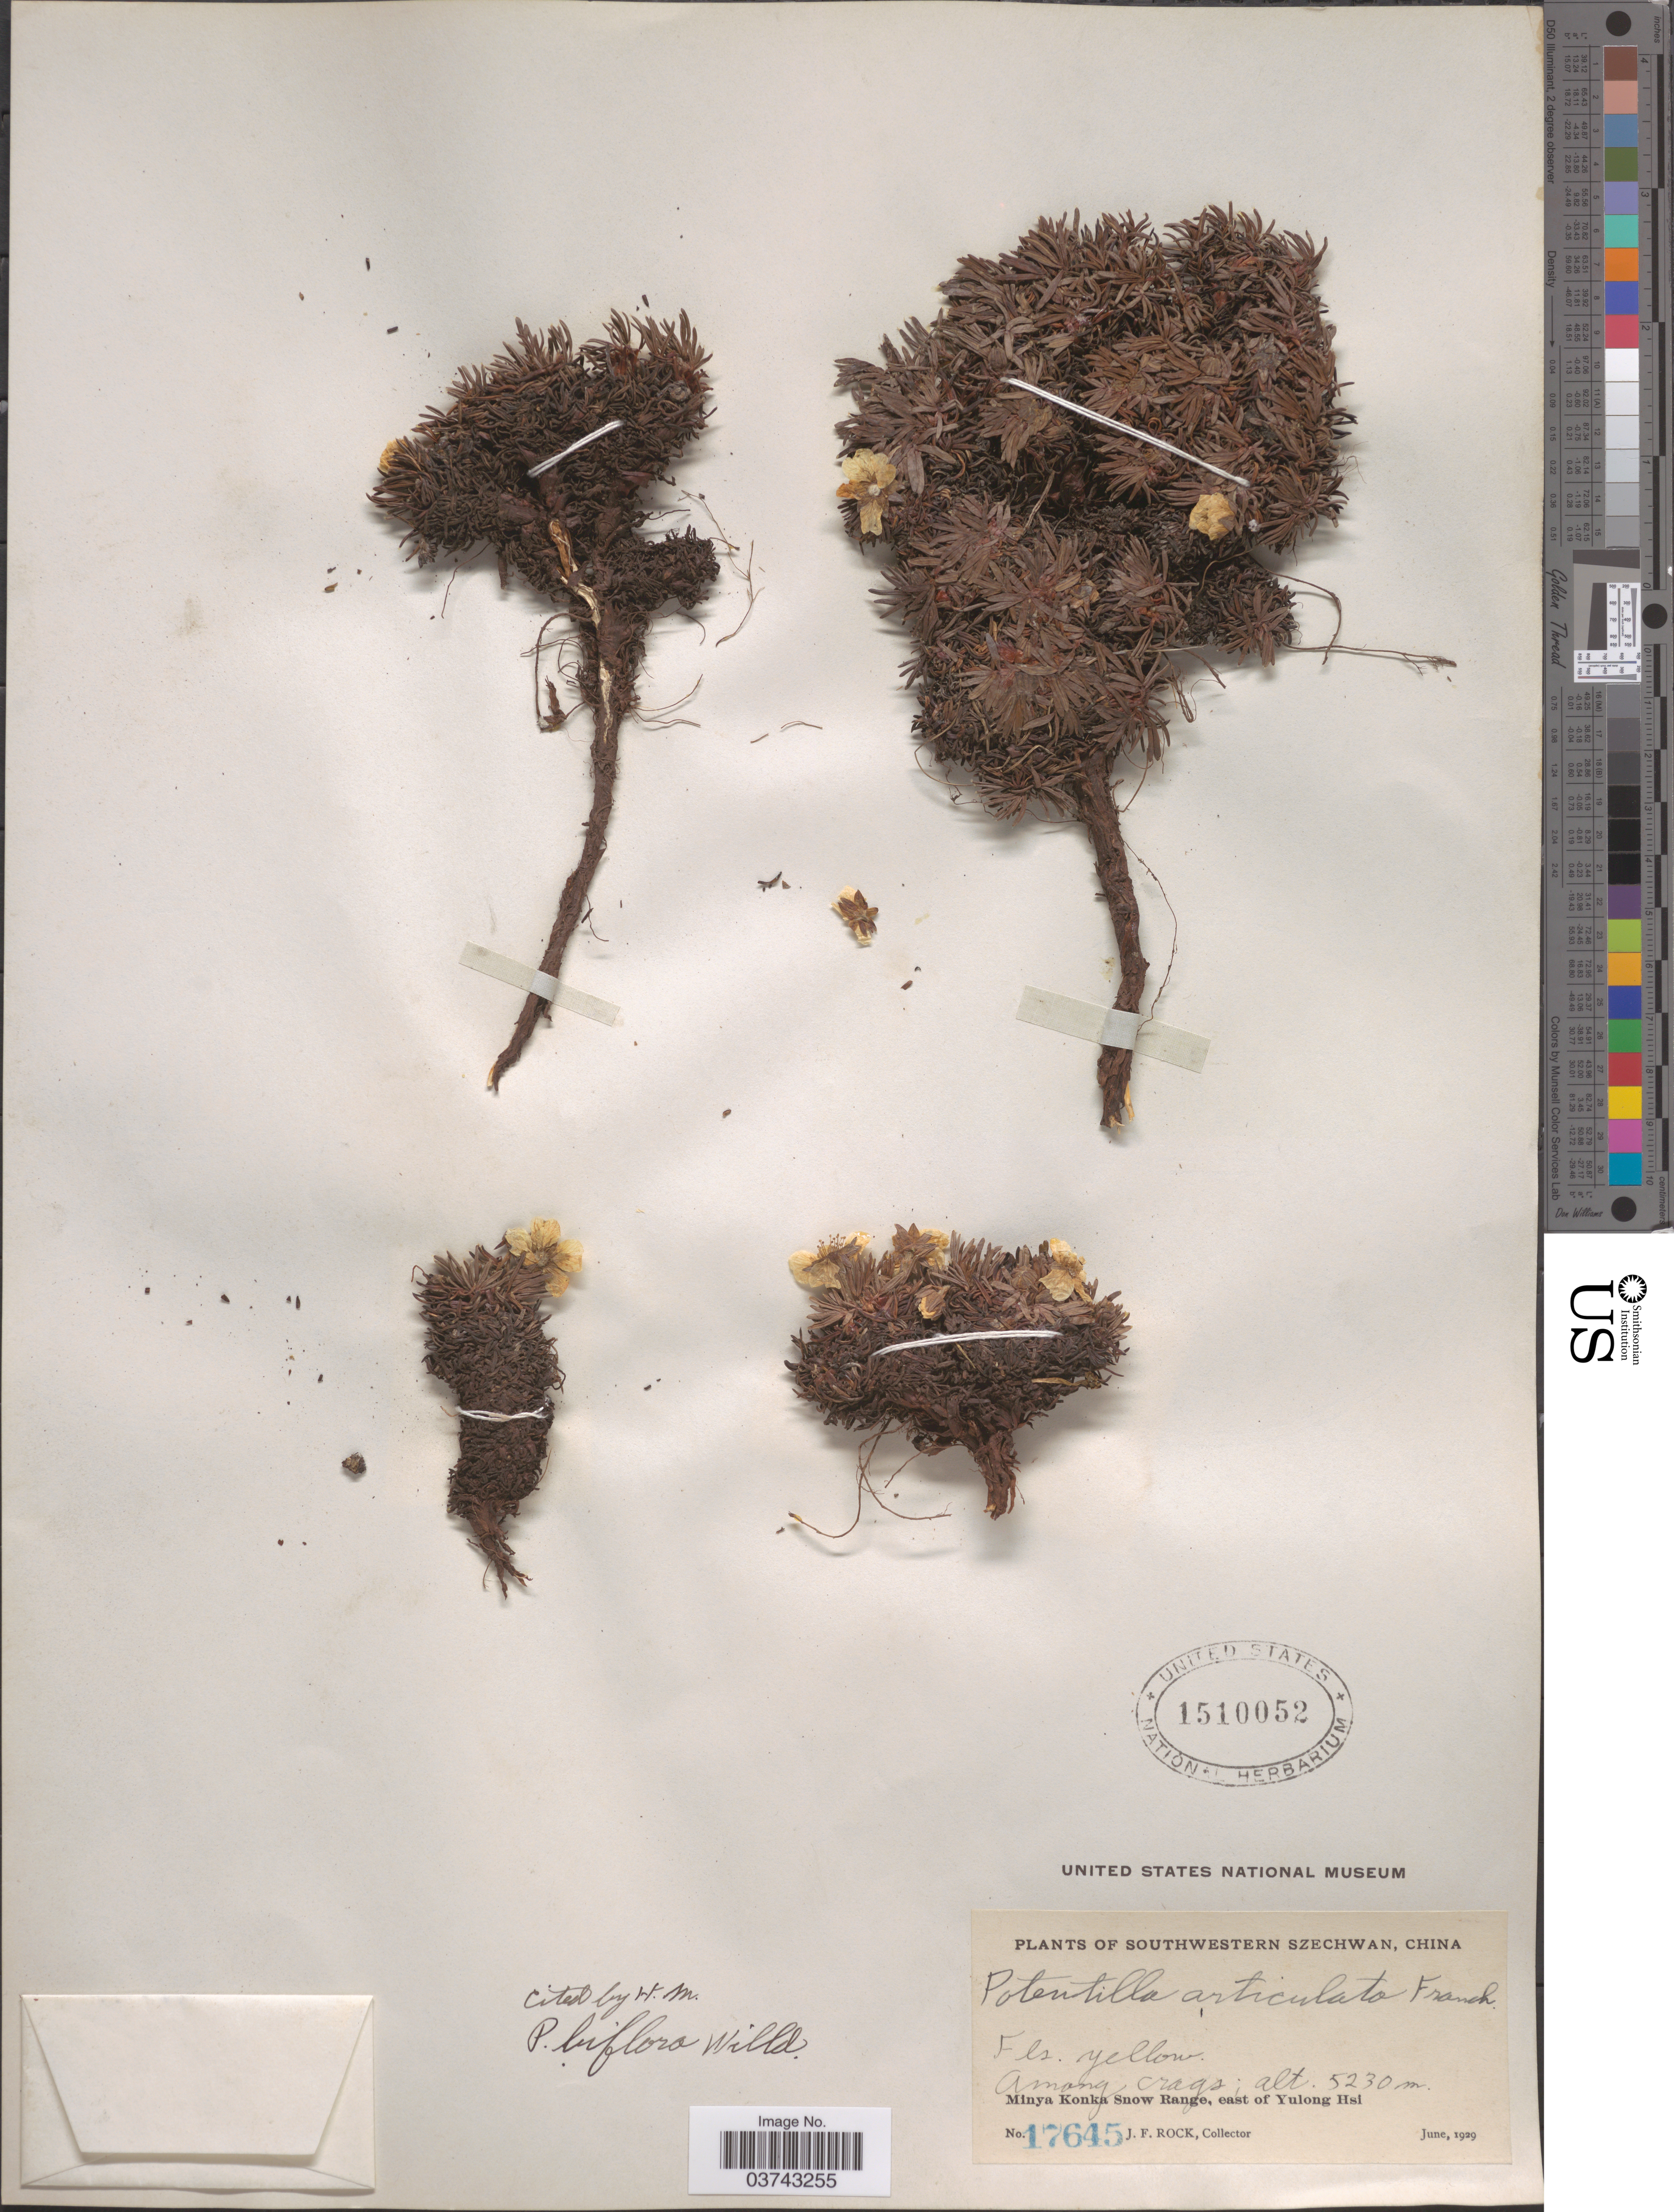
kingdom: Plantae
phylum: Tracheophyta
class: Magnoliopsida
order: Rosales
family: Rosaceae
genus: Potentilla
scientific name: Potentilla biflora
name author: Willd. ex Schltdl.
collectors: J. Rock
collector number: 17645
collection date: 1929-06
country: China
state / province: Sichuan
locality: Southwestern Szechwan. Minya Konka Snow Range, east of Yulong Hsi.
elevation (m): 5230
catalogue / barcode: US 1510052